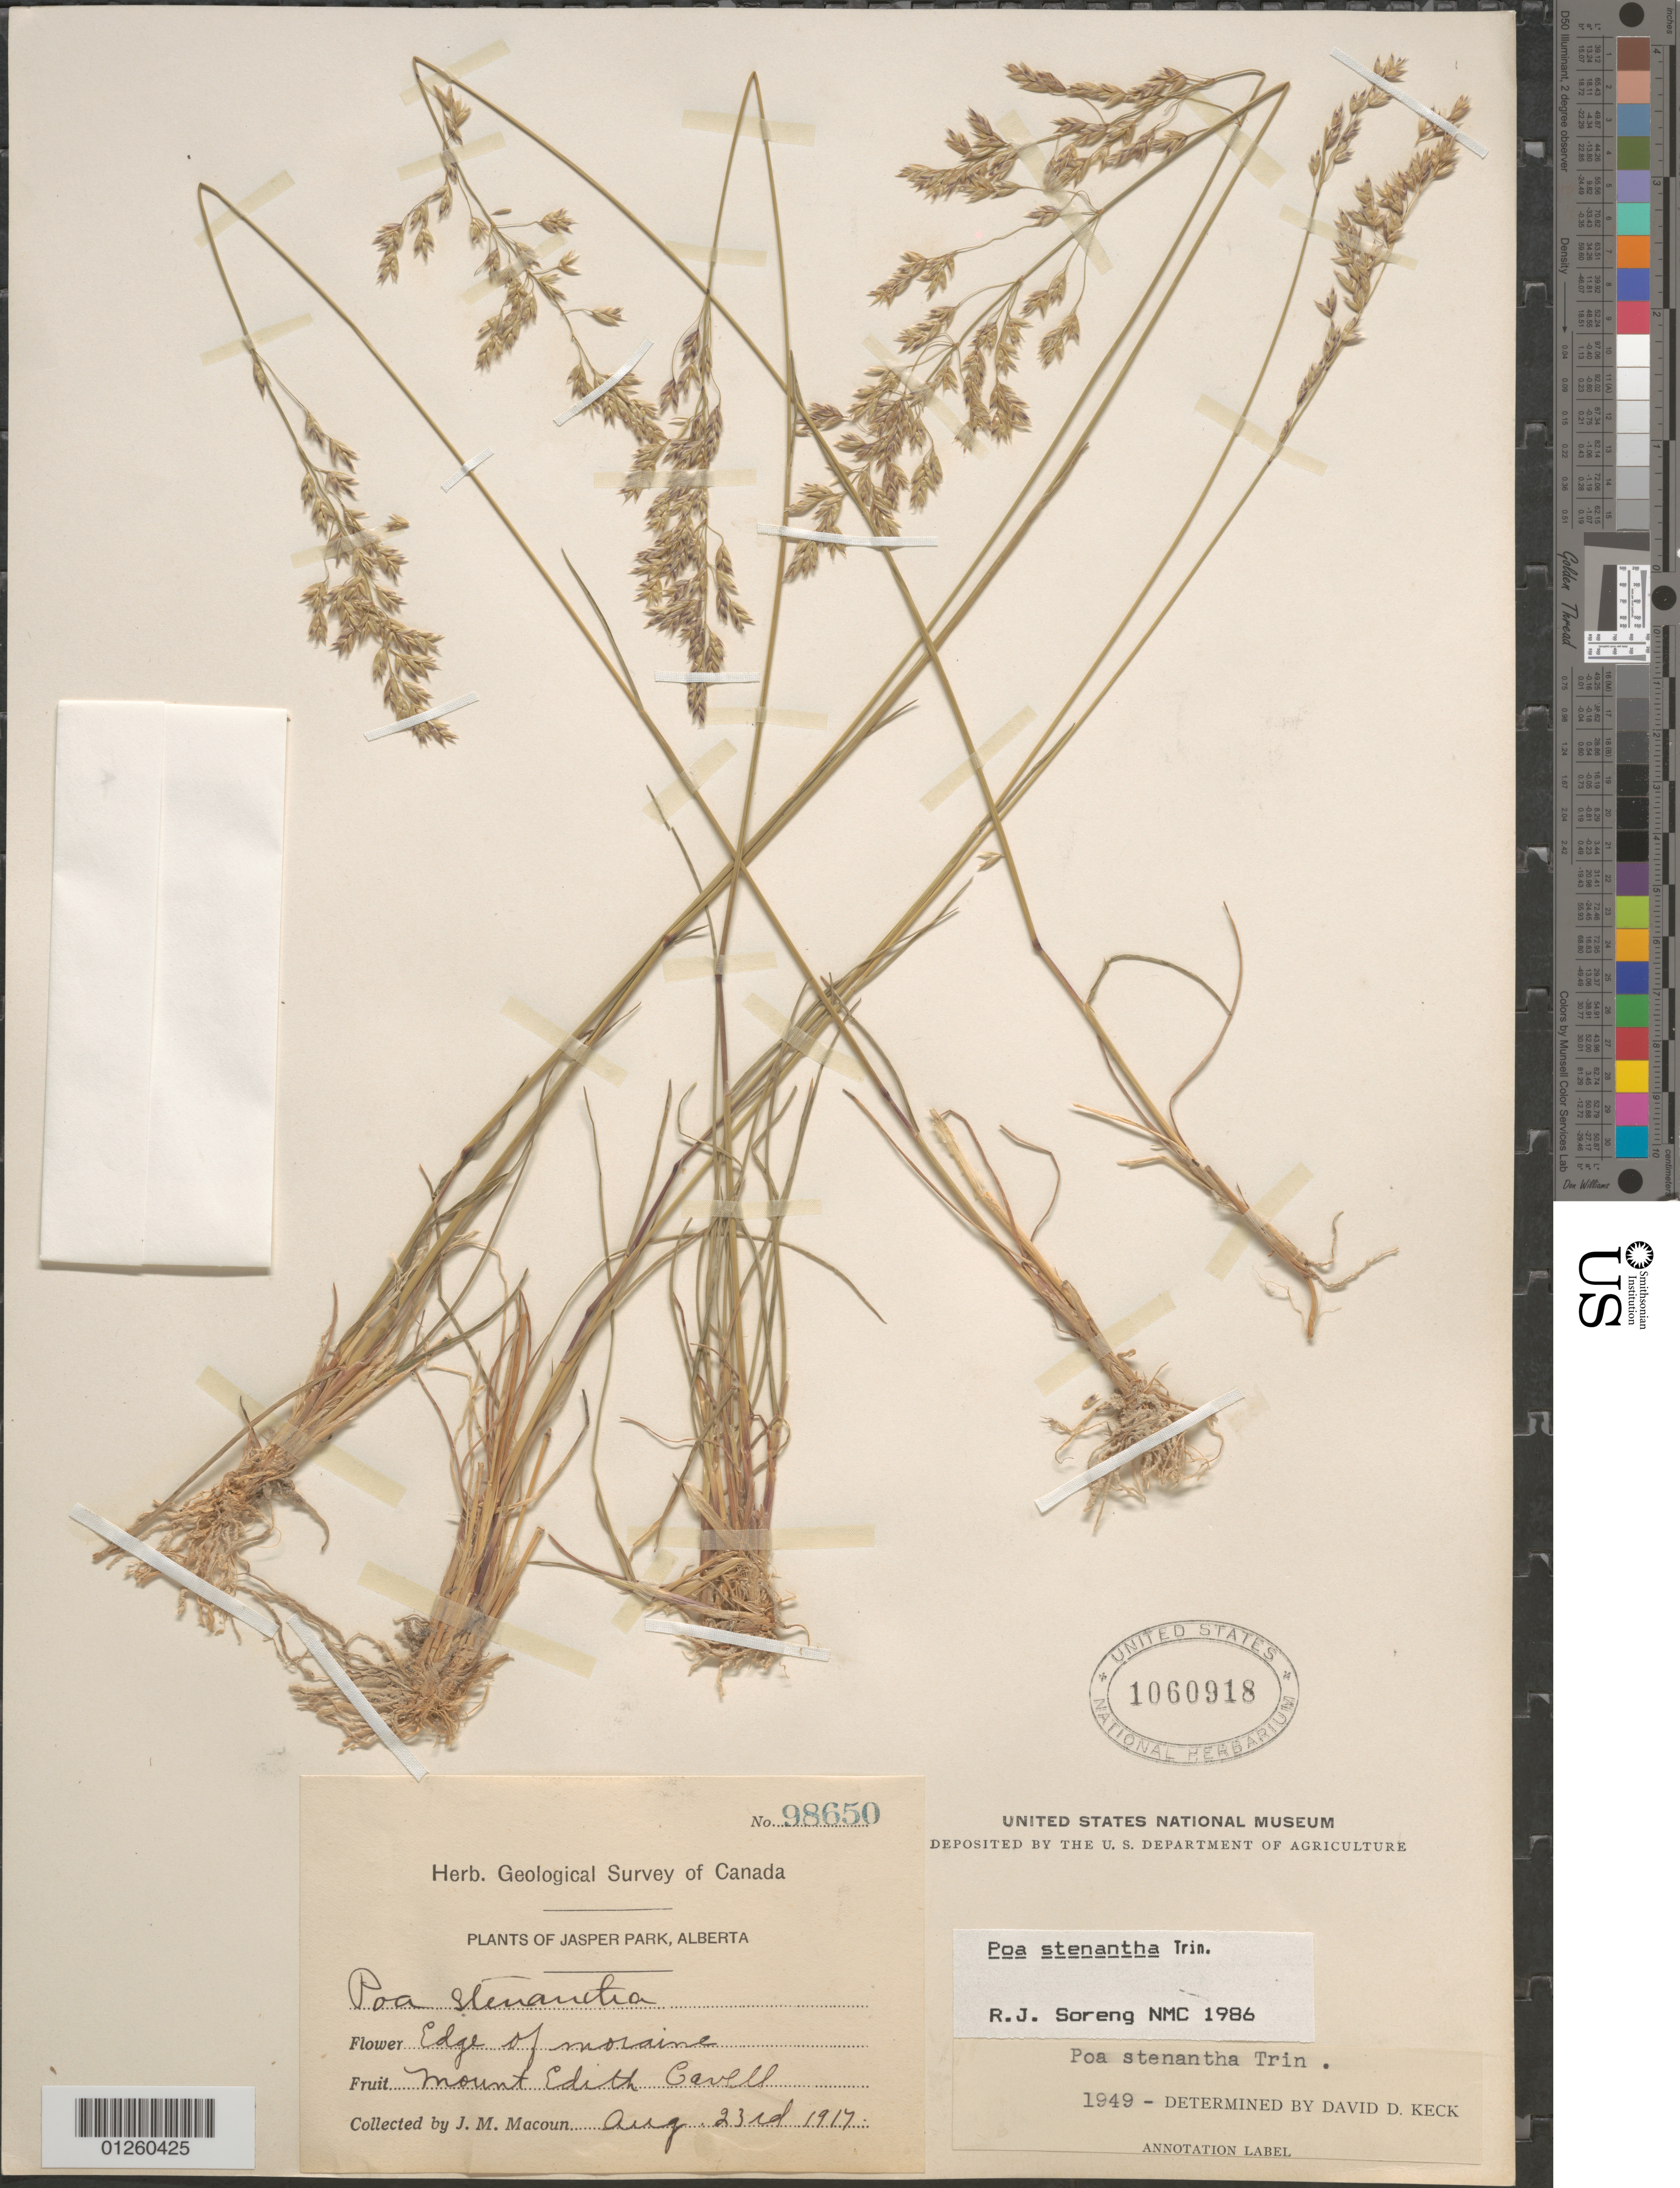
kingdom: Plantae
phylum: Tracheophyta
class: Liliopsida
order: Poales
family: Poaceae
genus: Poa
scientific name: Poa stenantha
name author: Trin.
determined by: Soreng, Robert J., Research Associate (BOT), Smithsonian Institution - National Museum of Natural History (UNITED STATES)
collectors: J. M. Macoun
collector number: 98650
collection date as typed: Aug 23rd 1917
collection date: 1917-08-23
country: Canada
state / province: Alberta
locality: Mount Edith Cavell, Japer Park.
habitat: Edge of moraine.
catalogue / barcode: US 1060918